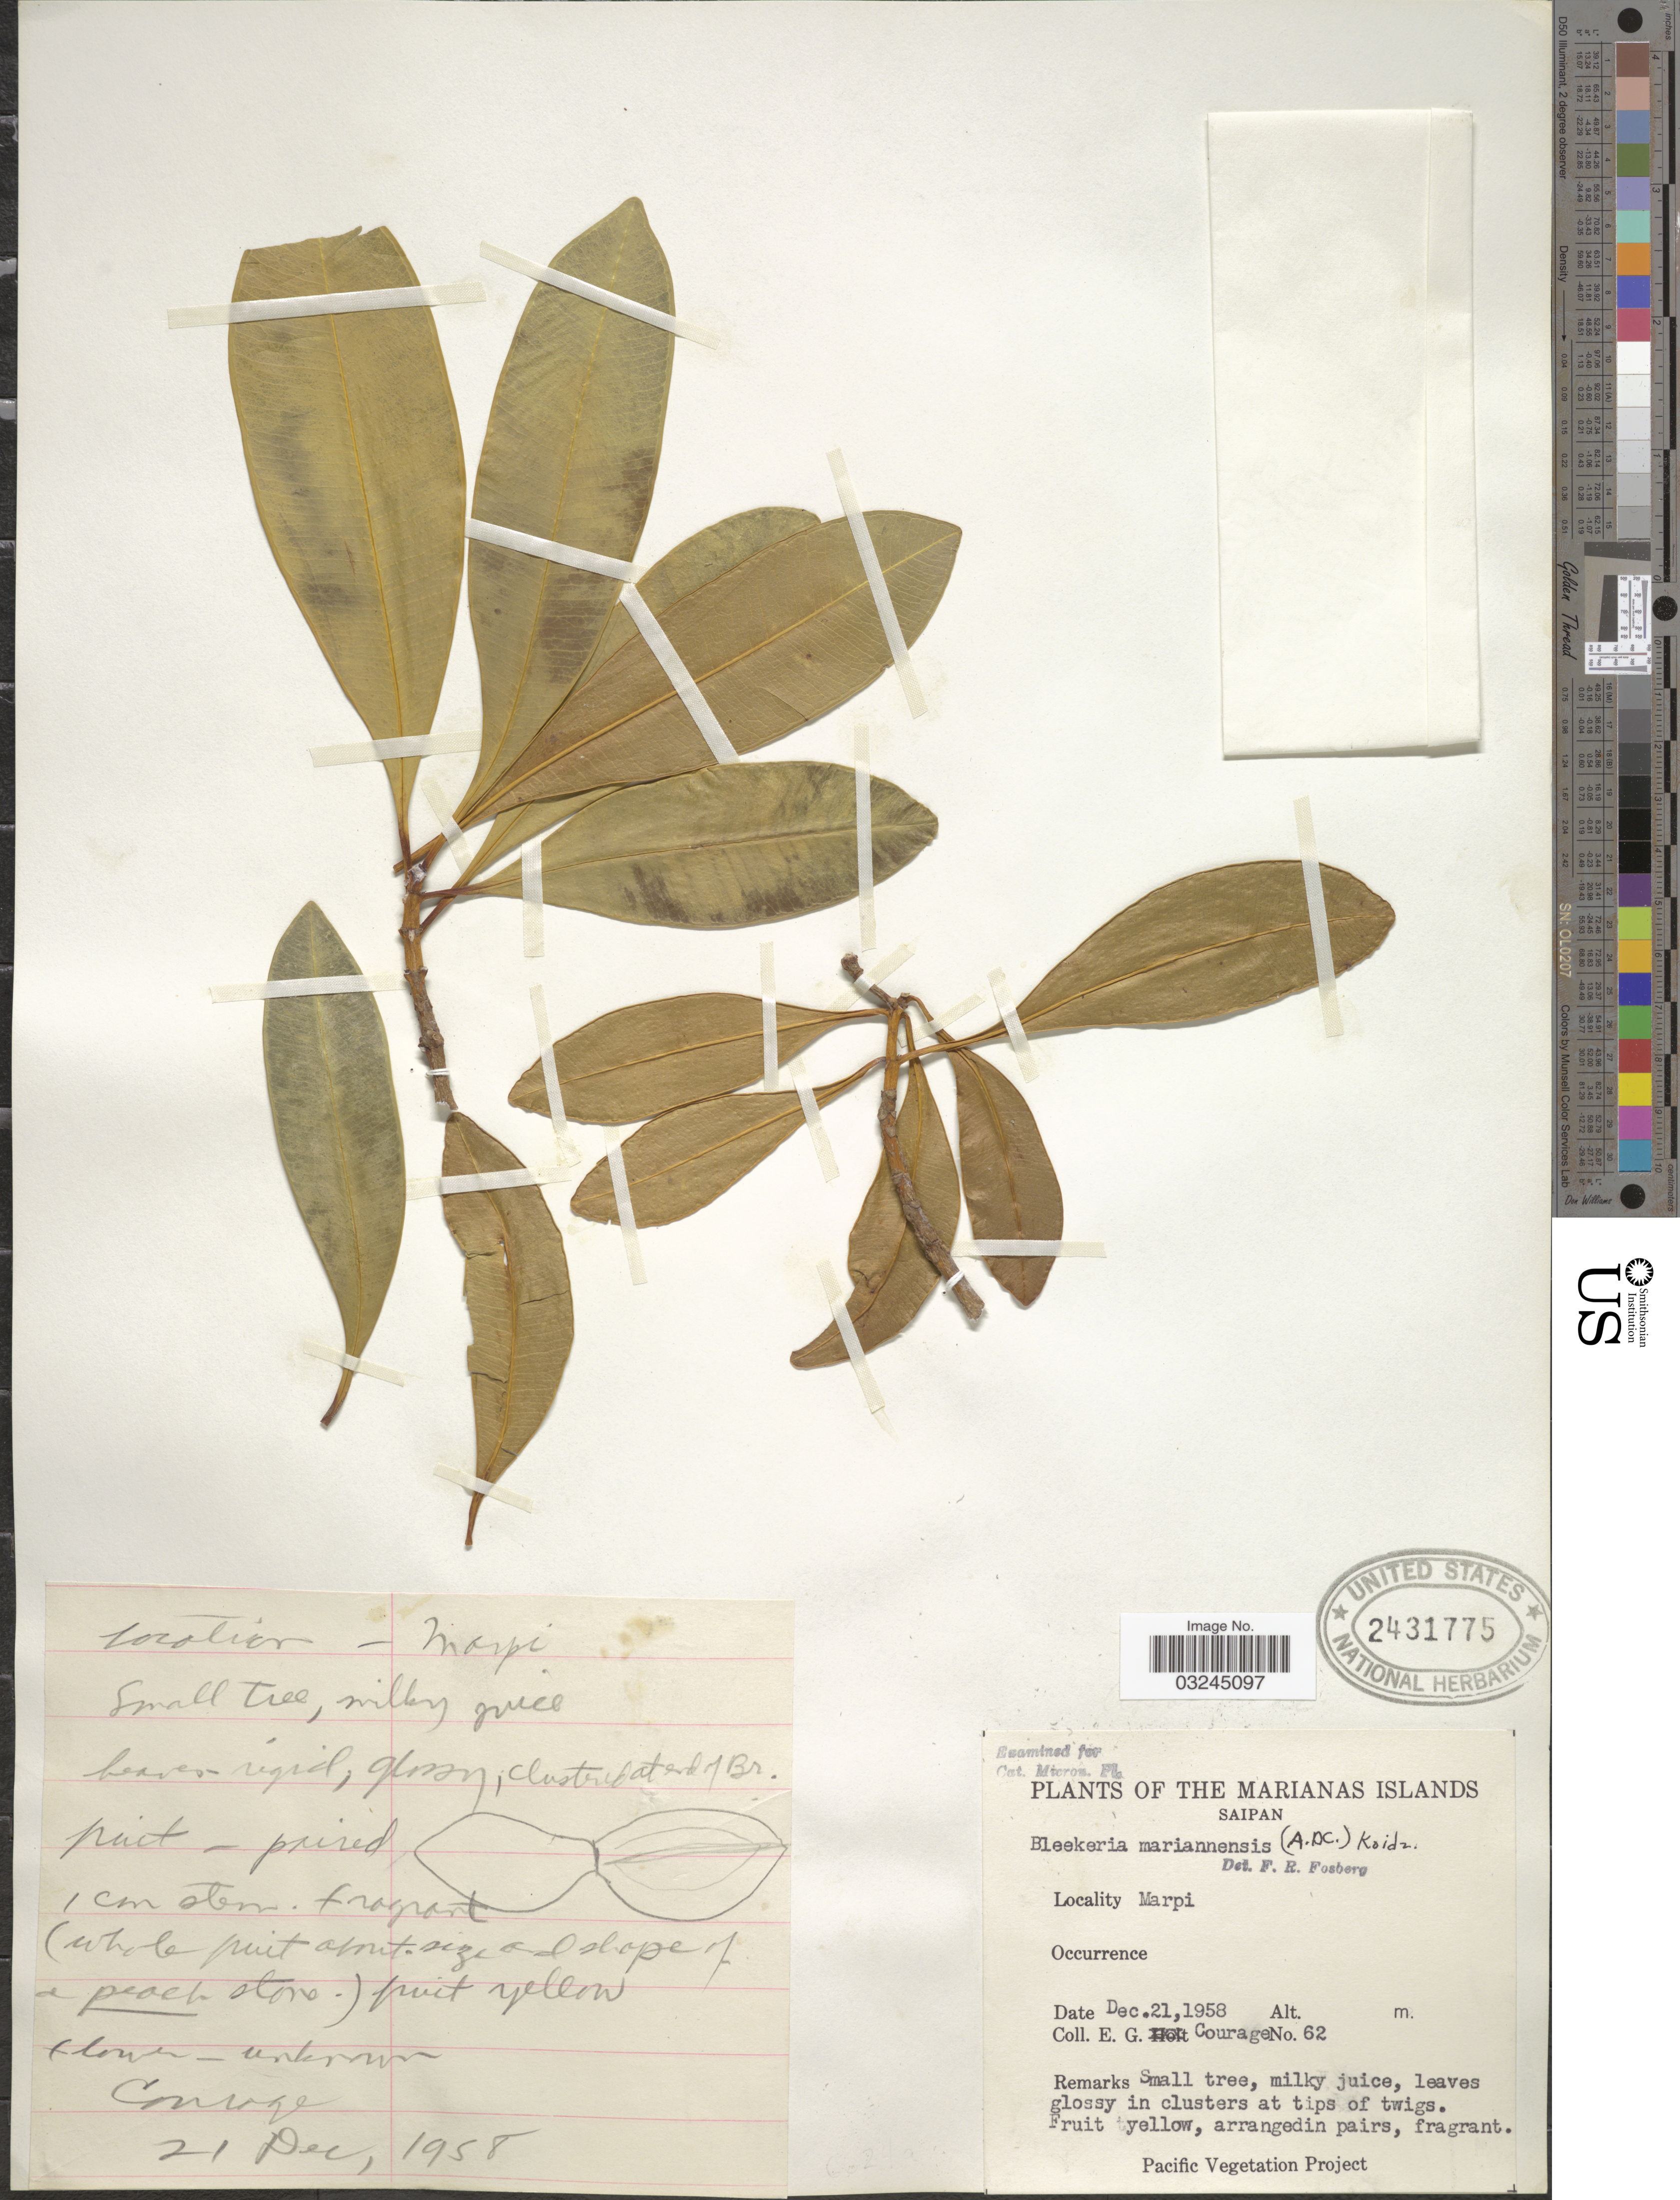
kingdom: Plantae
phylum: Tracheophyta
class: Magnoliopsida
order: Gentianales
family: Apocynaceae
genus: Ochrosia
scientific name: Ochrosia mariannensis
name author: A. DC.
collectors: E. Courage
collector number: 62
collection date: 1958-12-21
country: Northern Mariana Islands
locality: The Marianas Islands. Saipan. Marpi.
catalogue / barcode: US 2431775